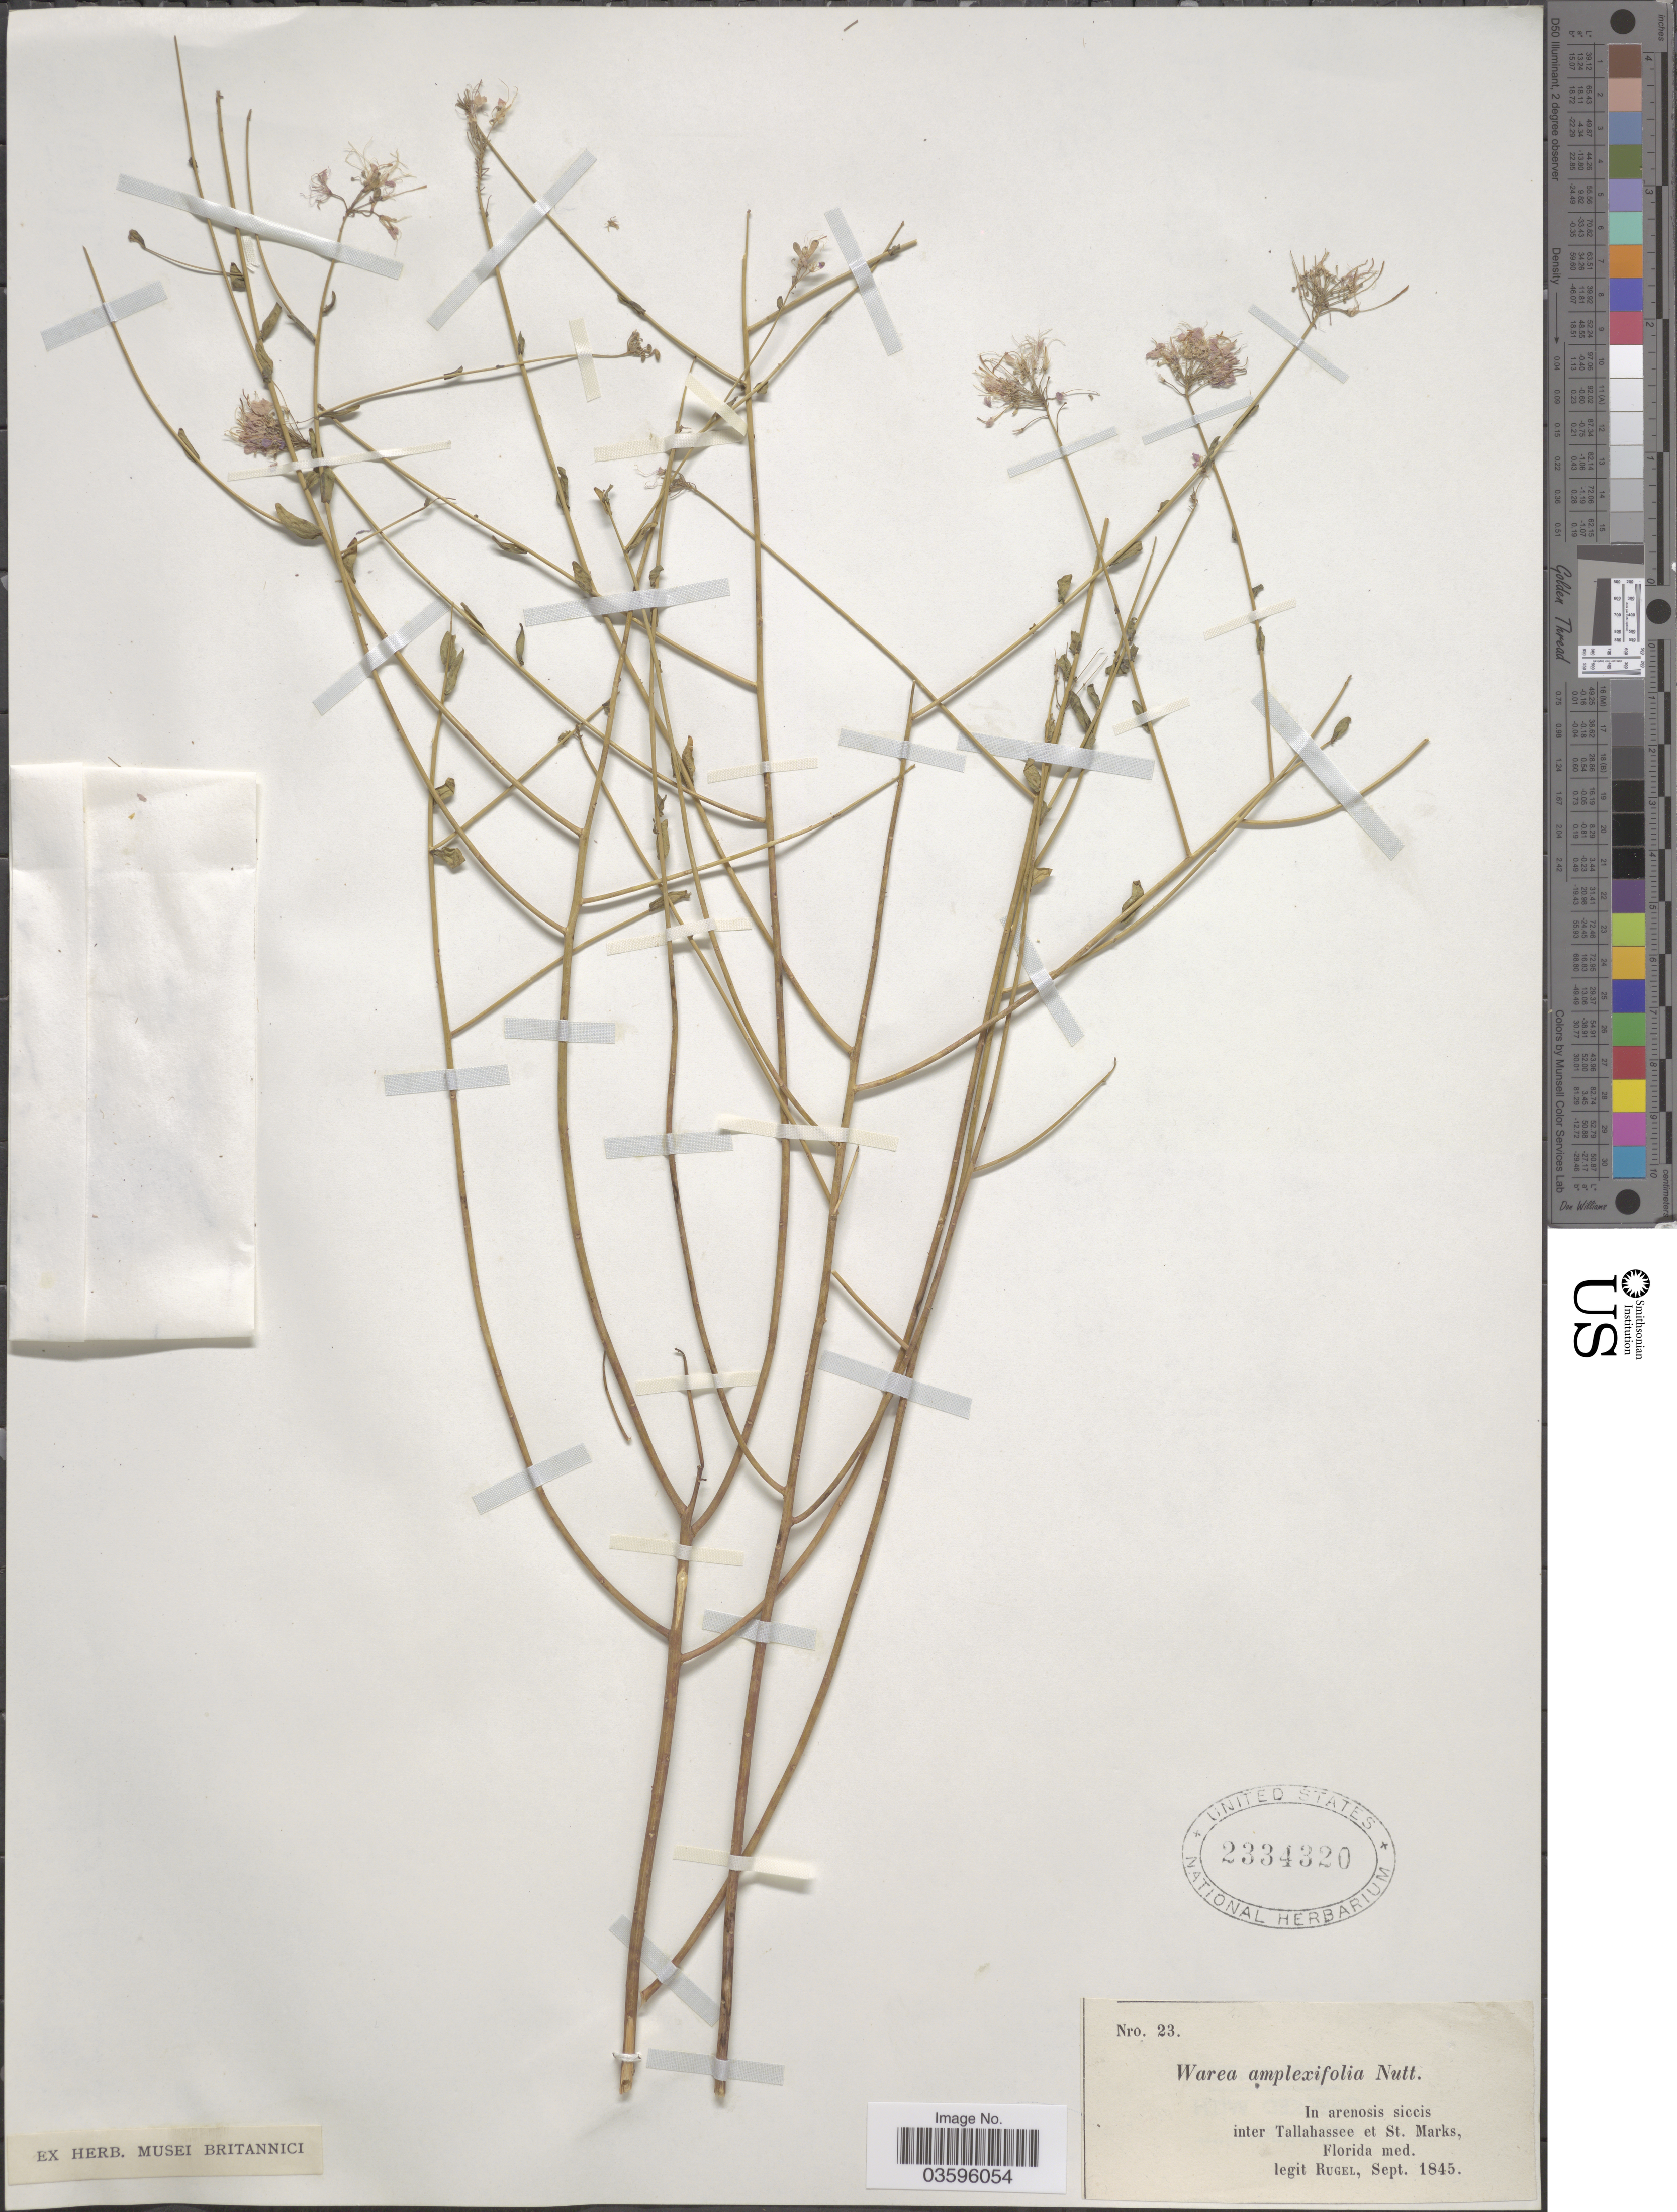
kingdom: Plantae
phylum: Tracheophyta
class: Magnoliopsida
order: Brassicales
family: Brassicaceae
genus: Warea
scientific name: Warea sessilifolia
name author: Nash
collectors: Rugel, --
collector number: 23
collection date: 1845-09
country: United States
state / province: Florida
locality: In arenosis siccis inter Tallahassee et St. Marks, Florida med.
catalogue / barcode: US 2334320